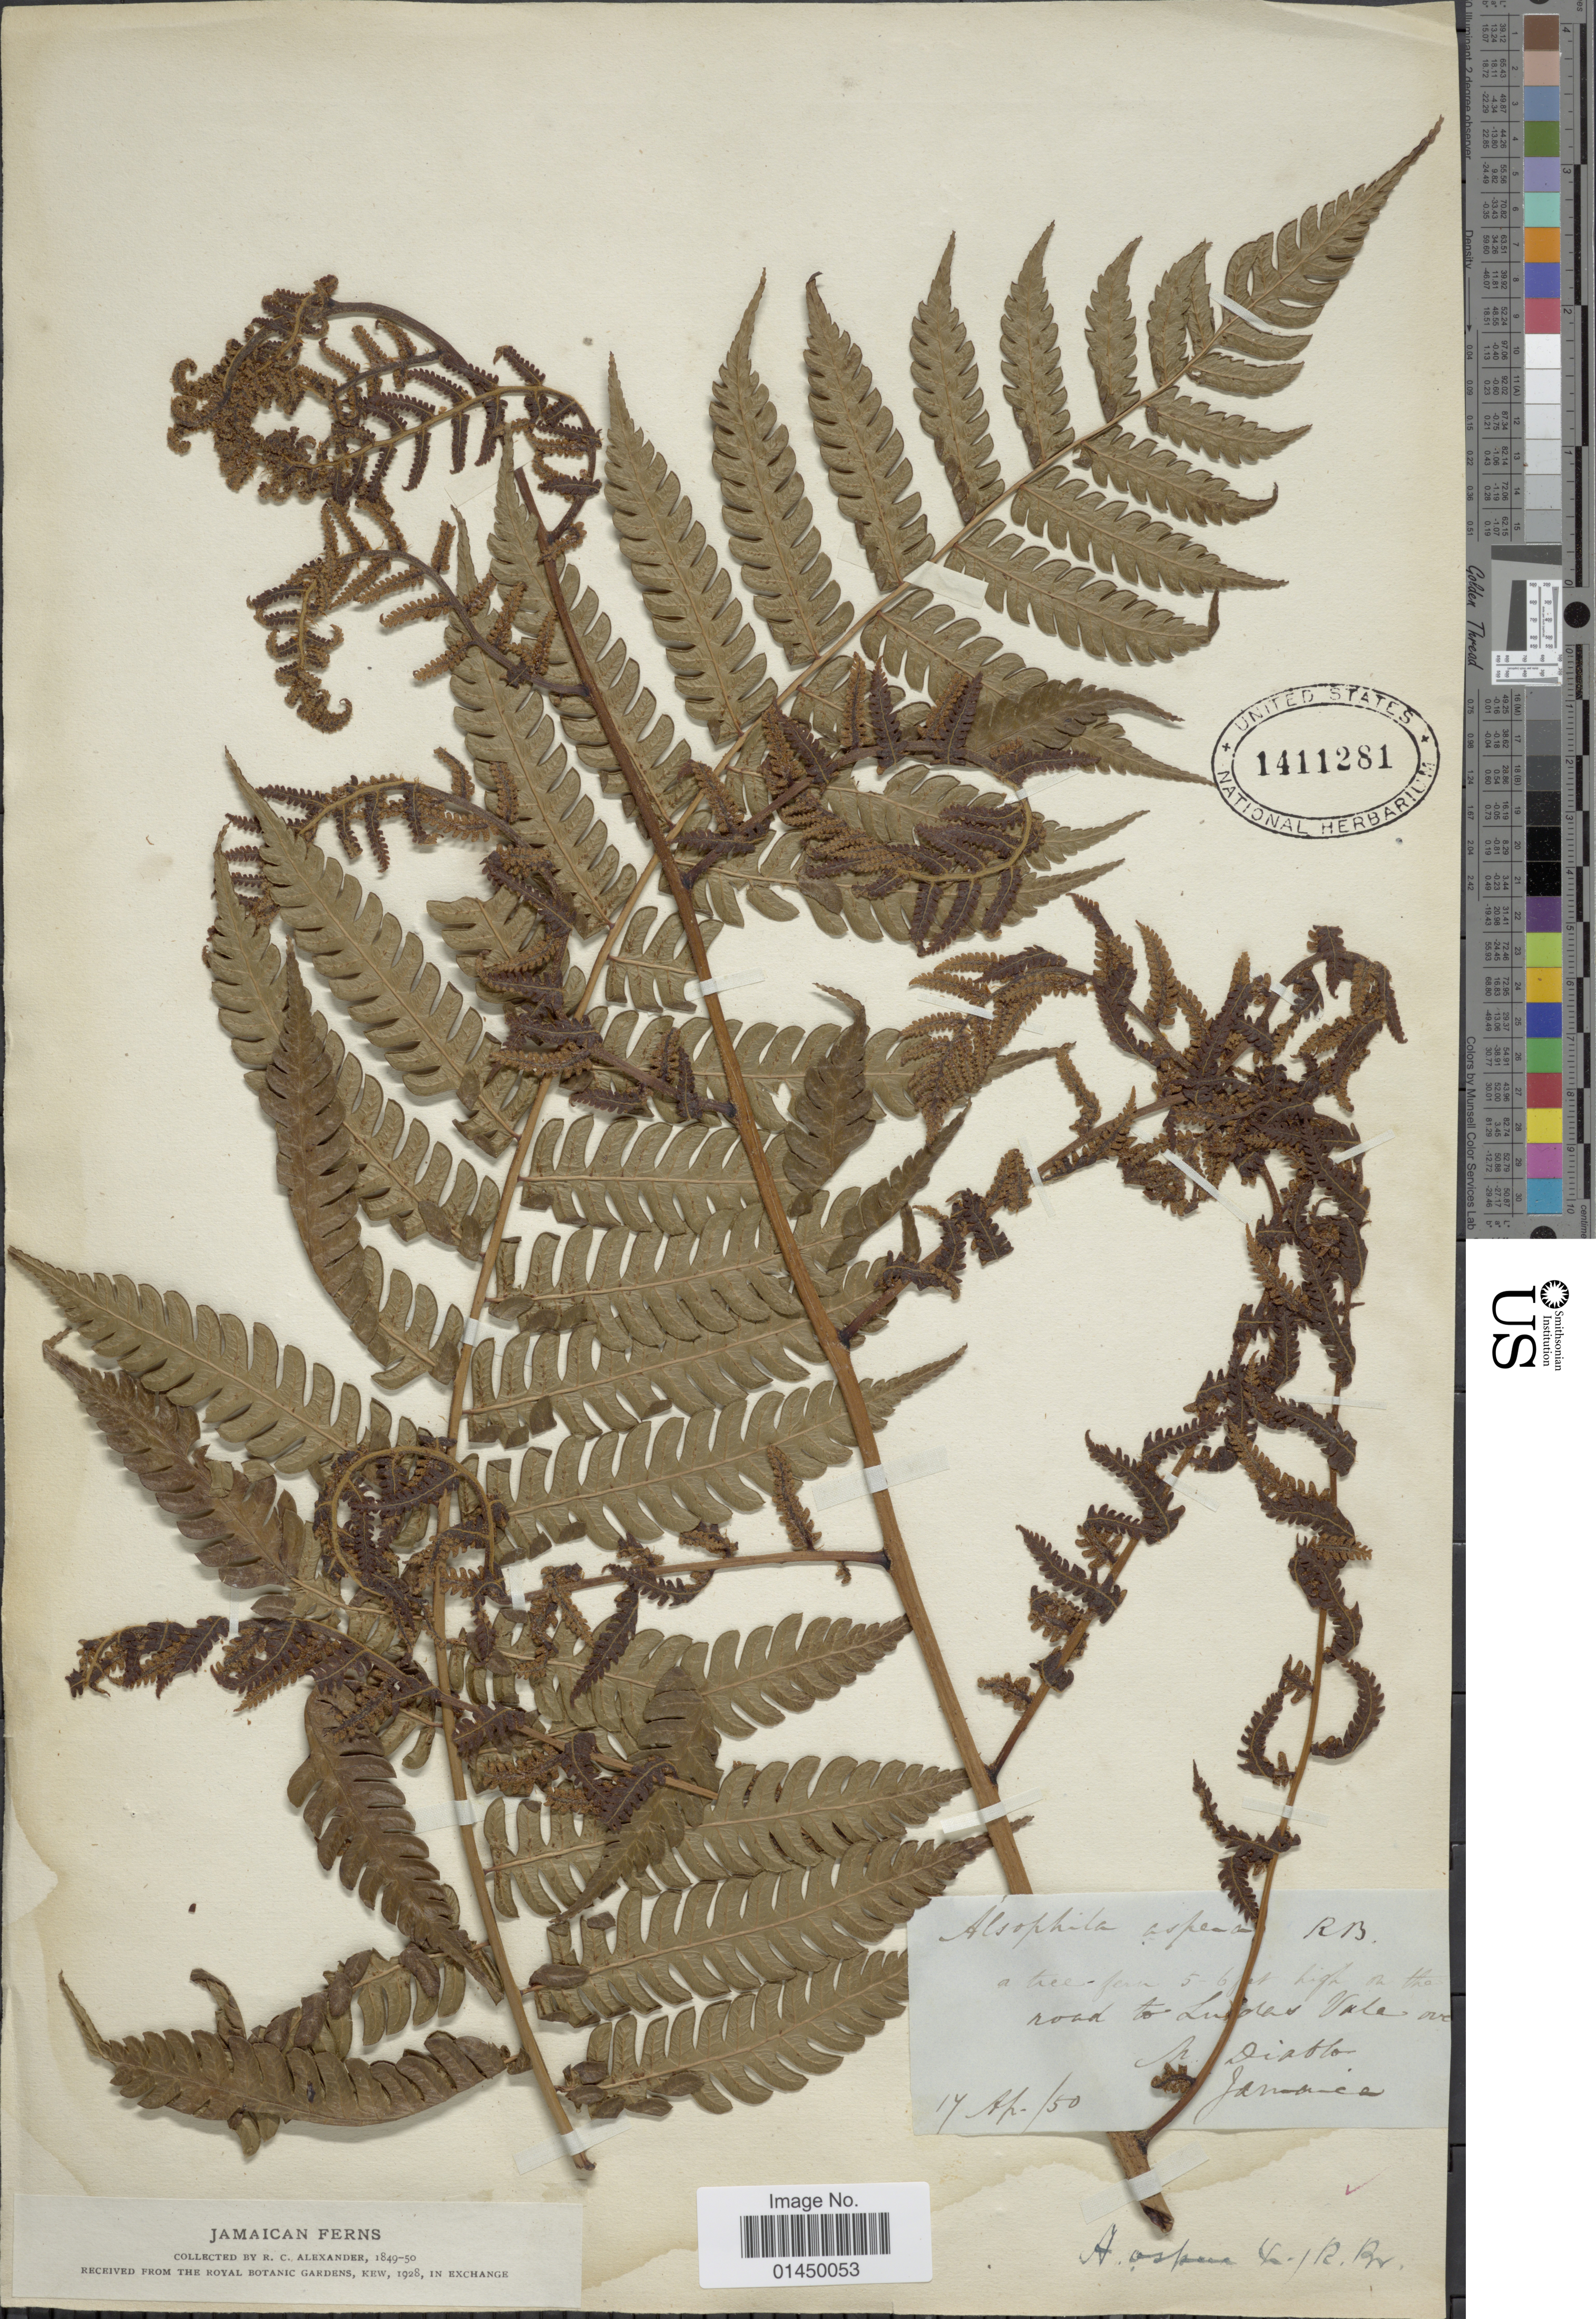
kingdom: Plantae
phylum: Tracheophyta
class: Polypodiopsida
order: Cyatheales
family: Cyatheaceae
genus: Cyathea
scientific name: Cyathea aspera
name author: (L.) Sw.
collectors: R. C. Alexander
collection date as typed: Transcribed d/m/y: 17/4/50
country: Jamaica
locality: Road to Ludes Vale on M. Diablo [interpreted]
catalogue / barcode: US 1411281